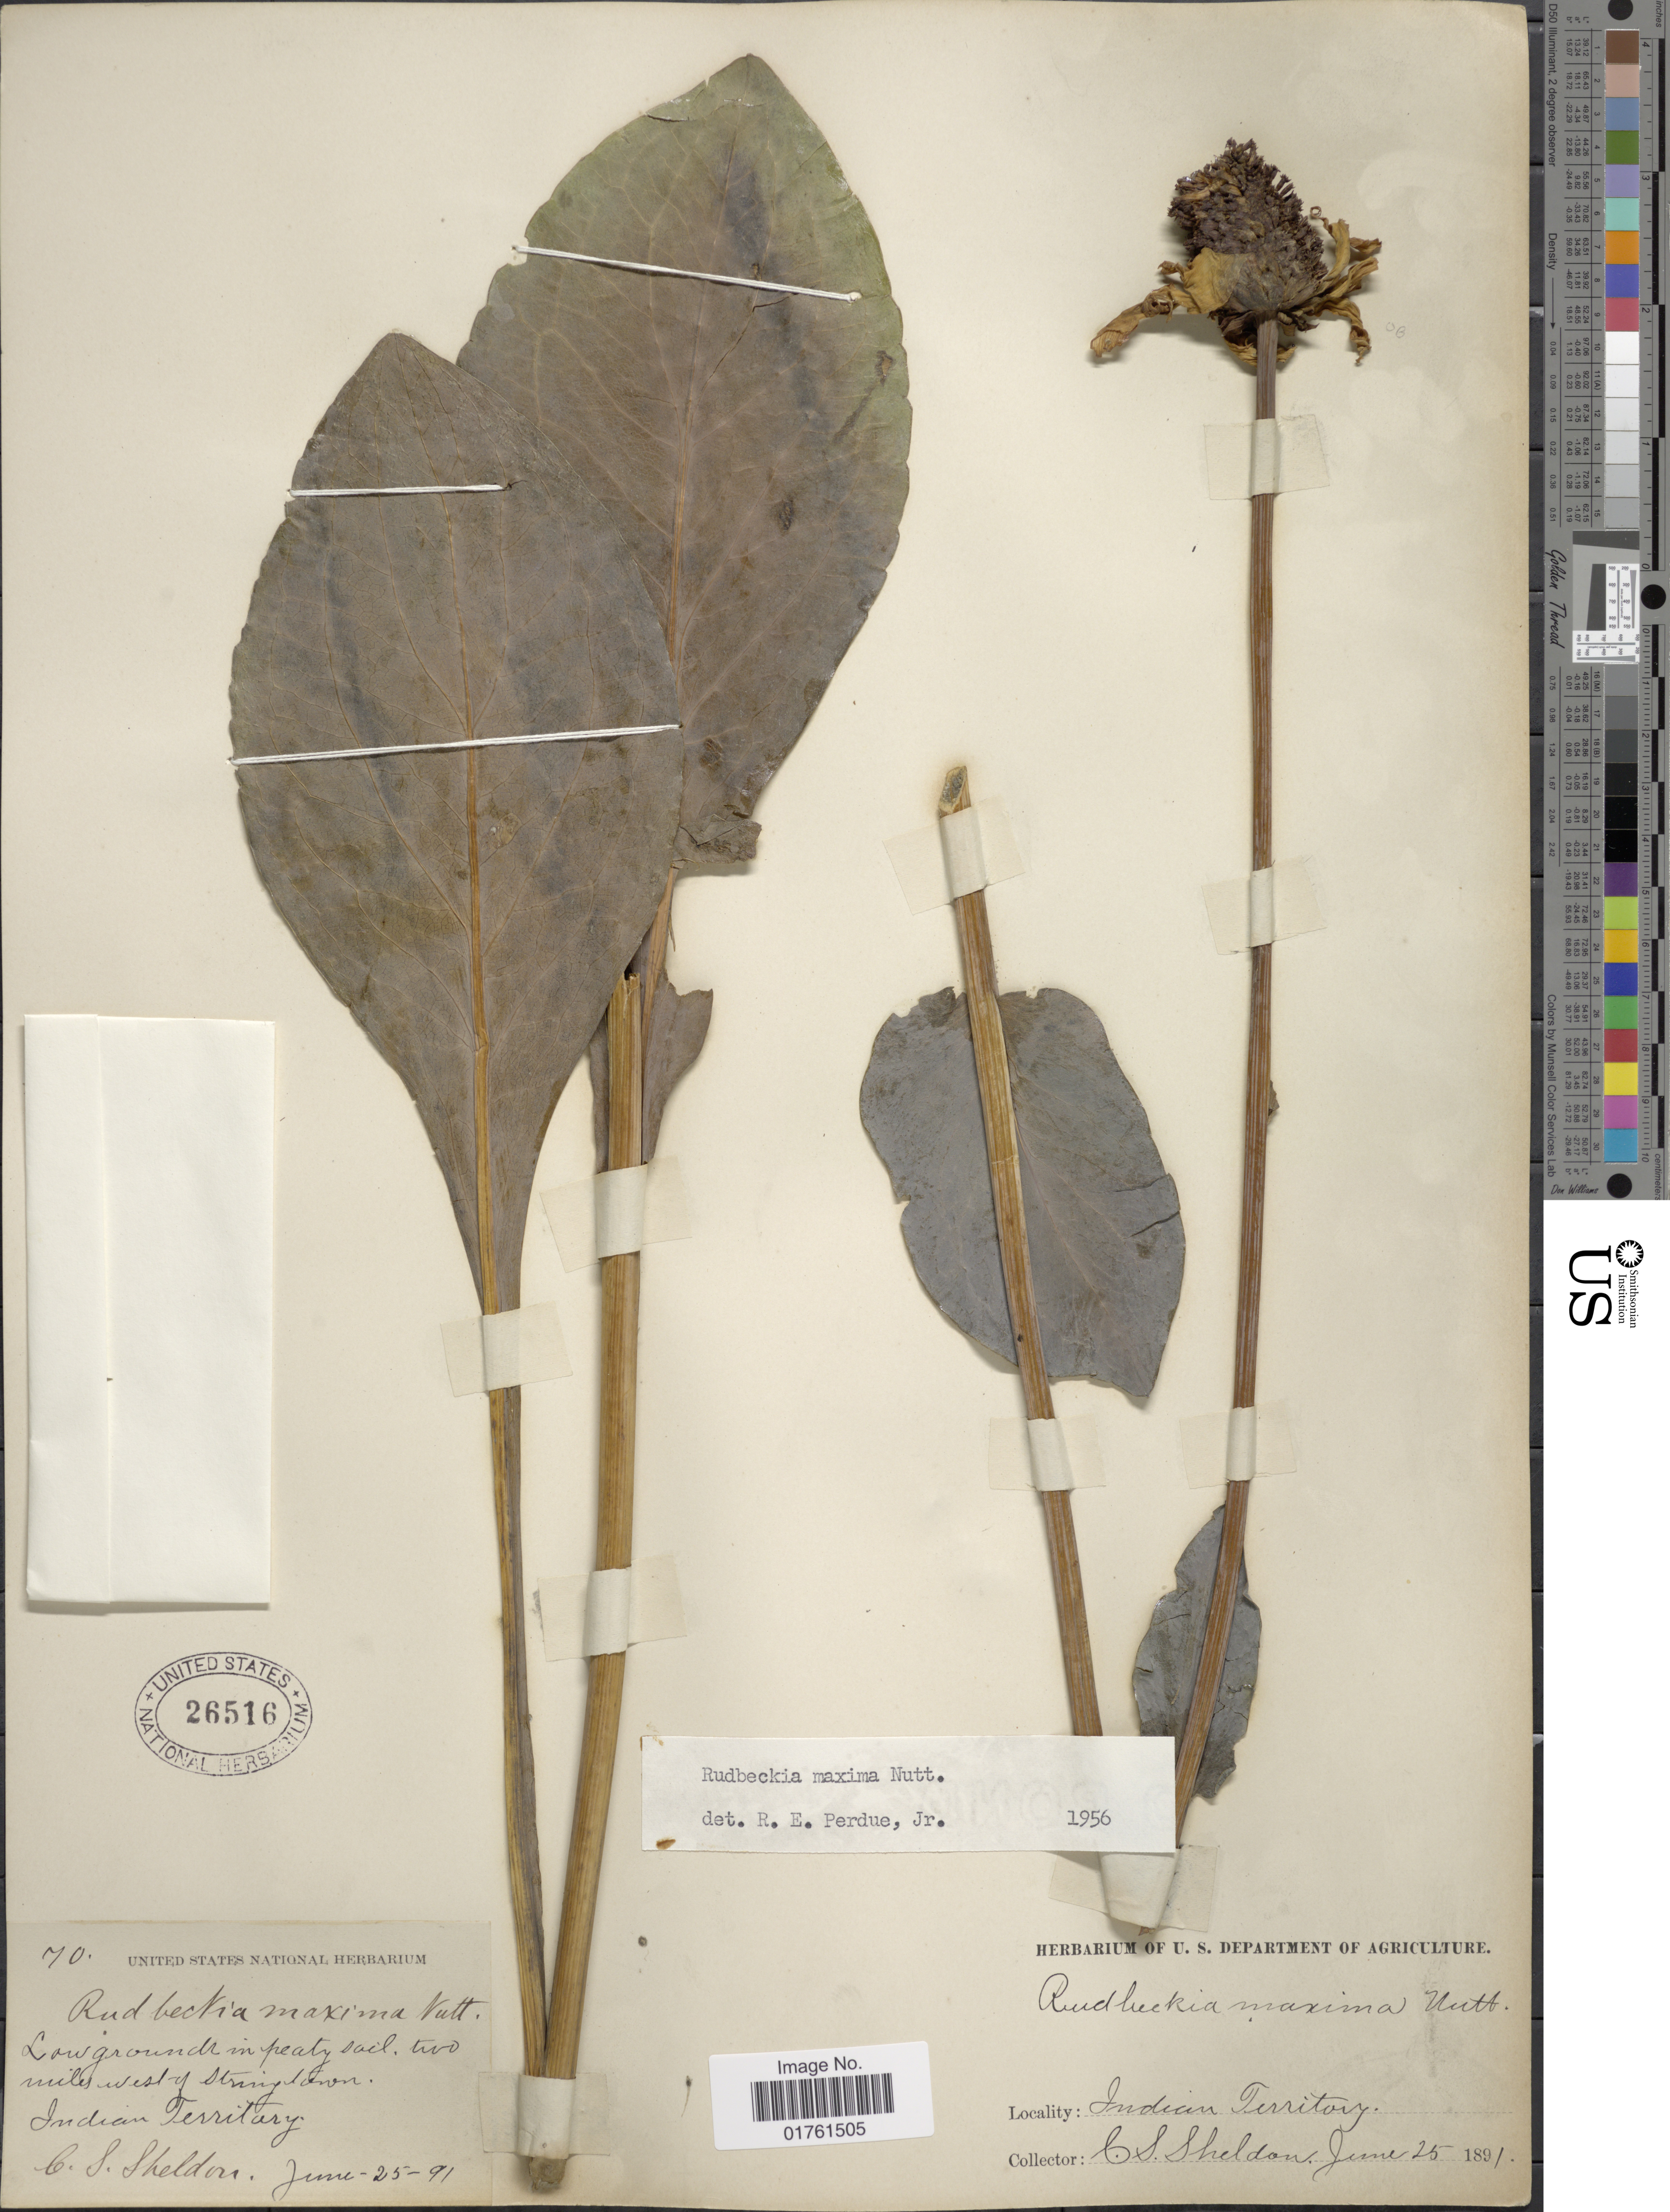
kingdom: Plantae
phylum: Tracheophyta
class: Magnoliopsida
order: Asterales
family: Asteraceae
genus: Rudbeckia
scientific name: Rudbeckia maxima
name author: Nutt.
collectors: C. S. Sheldon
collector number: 70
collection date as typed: Transcribed d/m/y: 25/6/91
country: United States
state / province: Oklahoma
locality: Low grounds in peaty soil two miles west of string town, Indian Territory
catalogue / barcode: US 26516